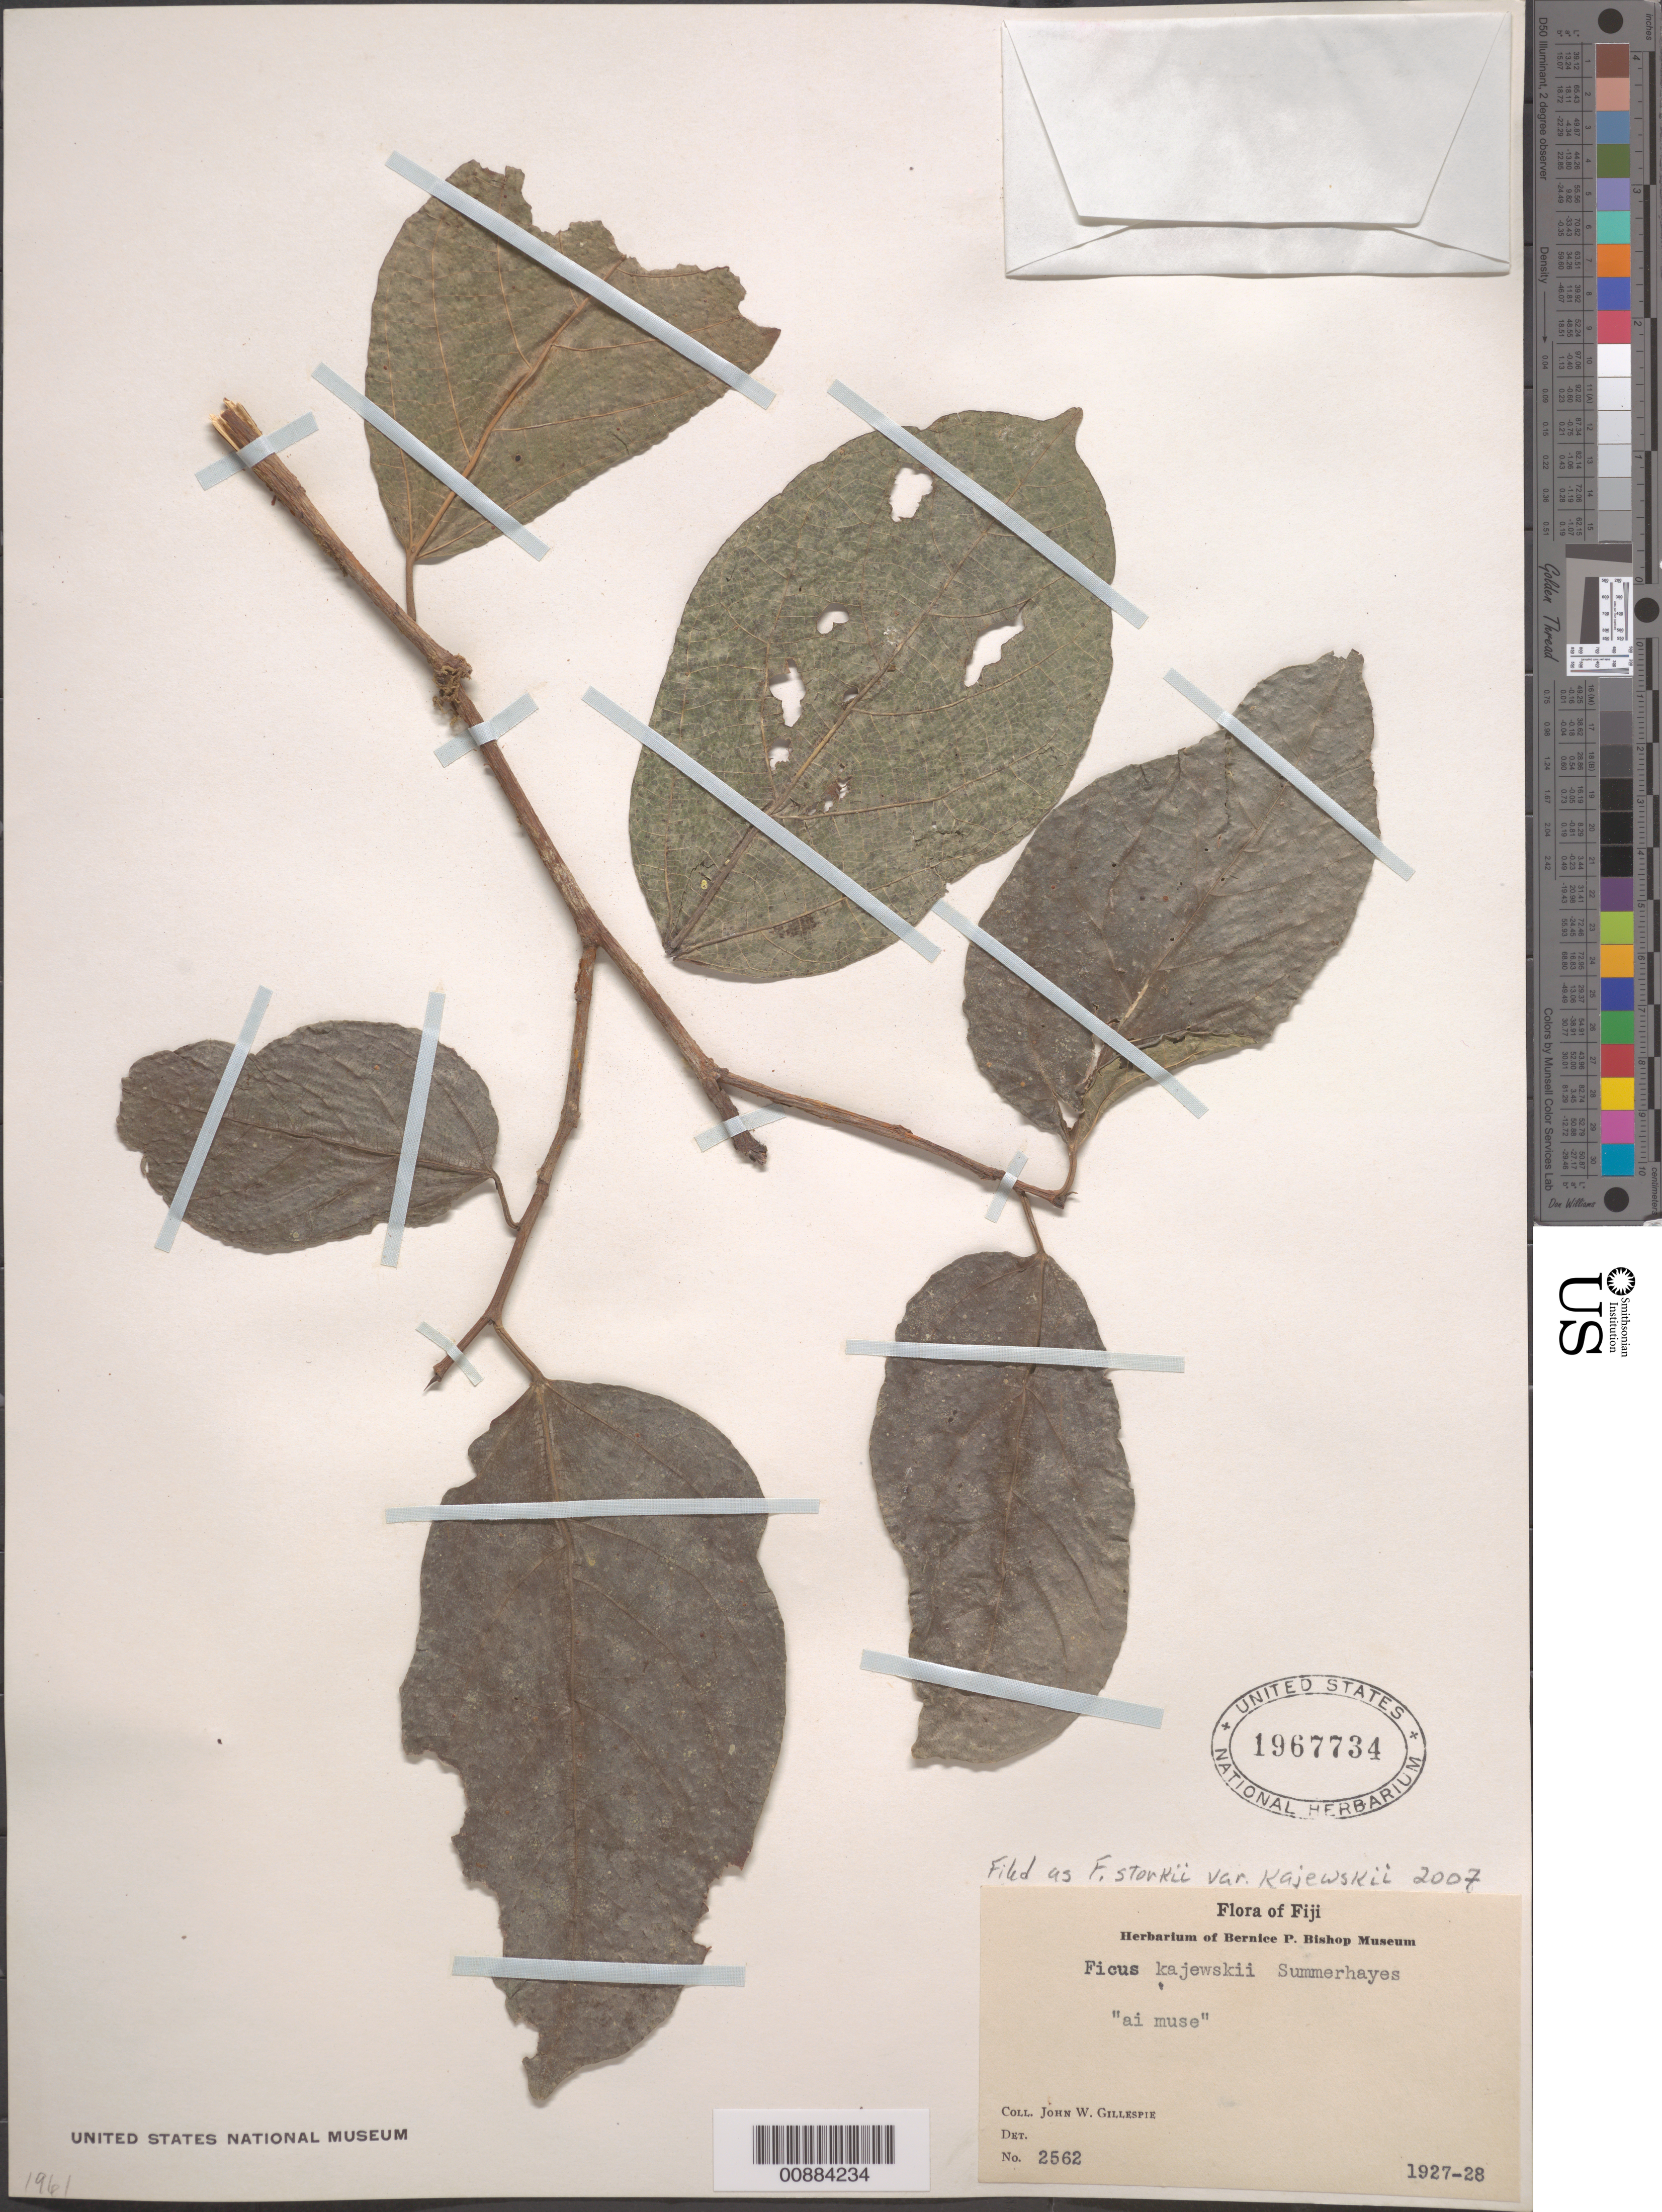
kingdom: Plantae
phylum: Tracheophyta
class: Magnoliopsida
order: Rosales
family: Moraceae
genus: Ficus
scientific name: Ficus storckii var. kajewskii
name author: Seem.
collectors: J. W. Gillespie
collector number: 2562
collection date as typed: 1927 to -- --- 1928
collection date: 1927/1928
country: Fiji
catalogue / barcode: US 1967734